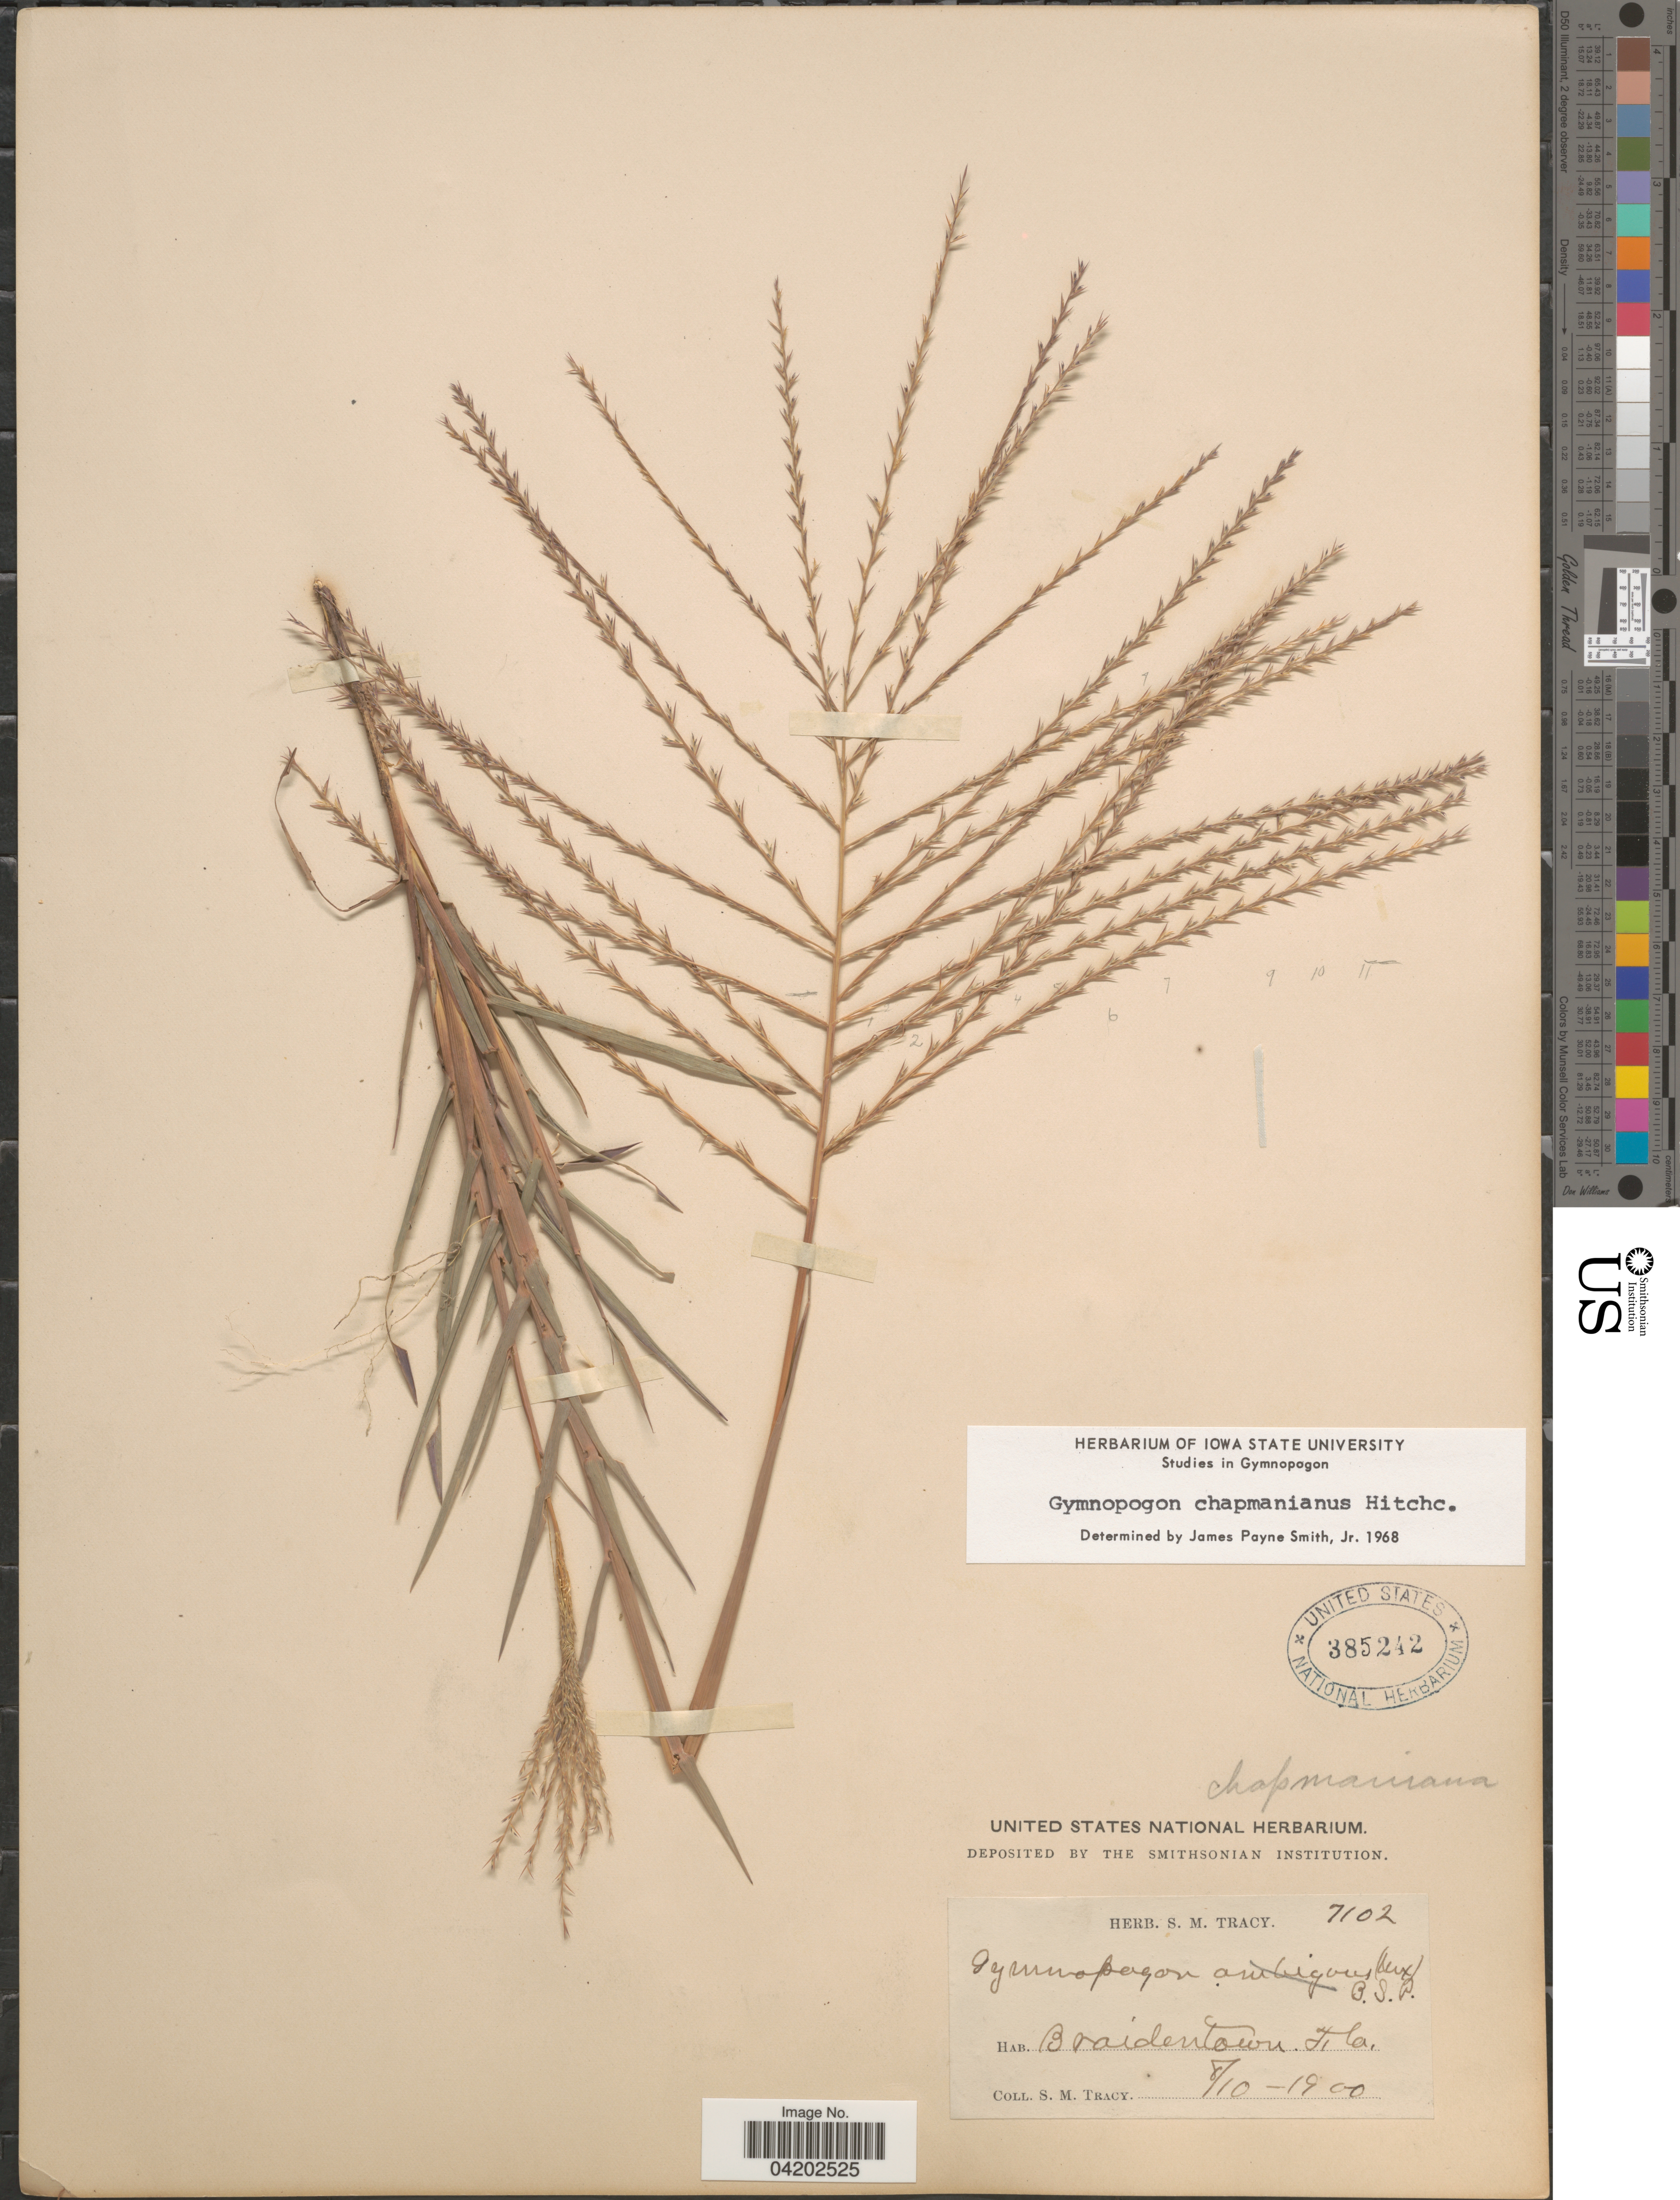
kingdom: Plantae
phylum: Tracheophyta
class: Liliopsida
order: Poales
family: Poaceae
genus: Gymnopogon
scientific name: Gymnopogon chapmanianum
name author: Hitchc.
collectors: S. M. Tracy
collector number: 7102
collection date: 1900-08-10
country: United States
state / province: Florida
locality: Braidentown.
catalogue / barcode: US 385242